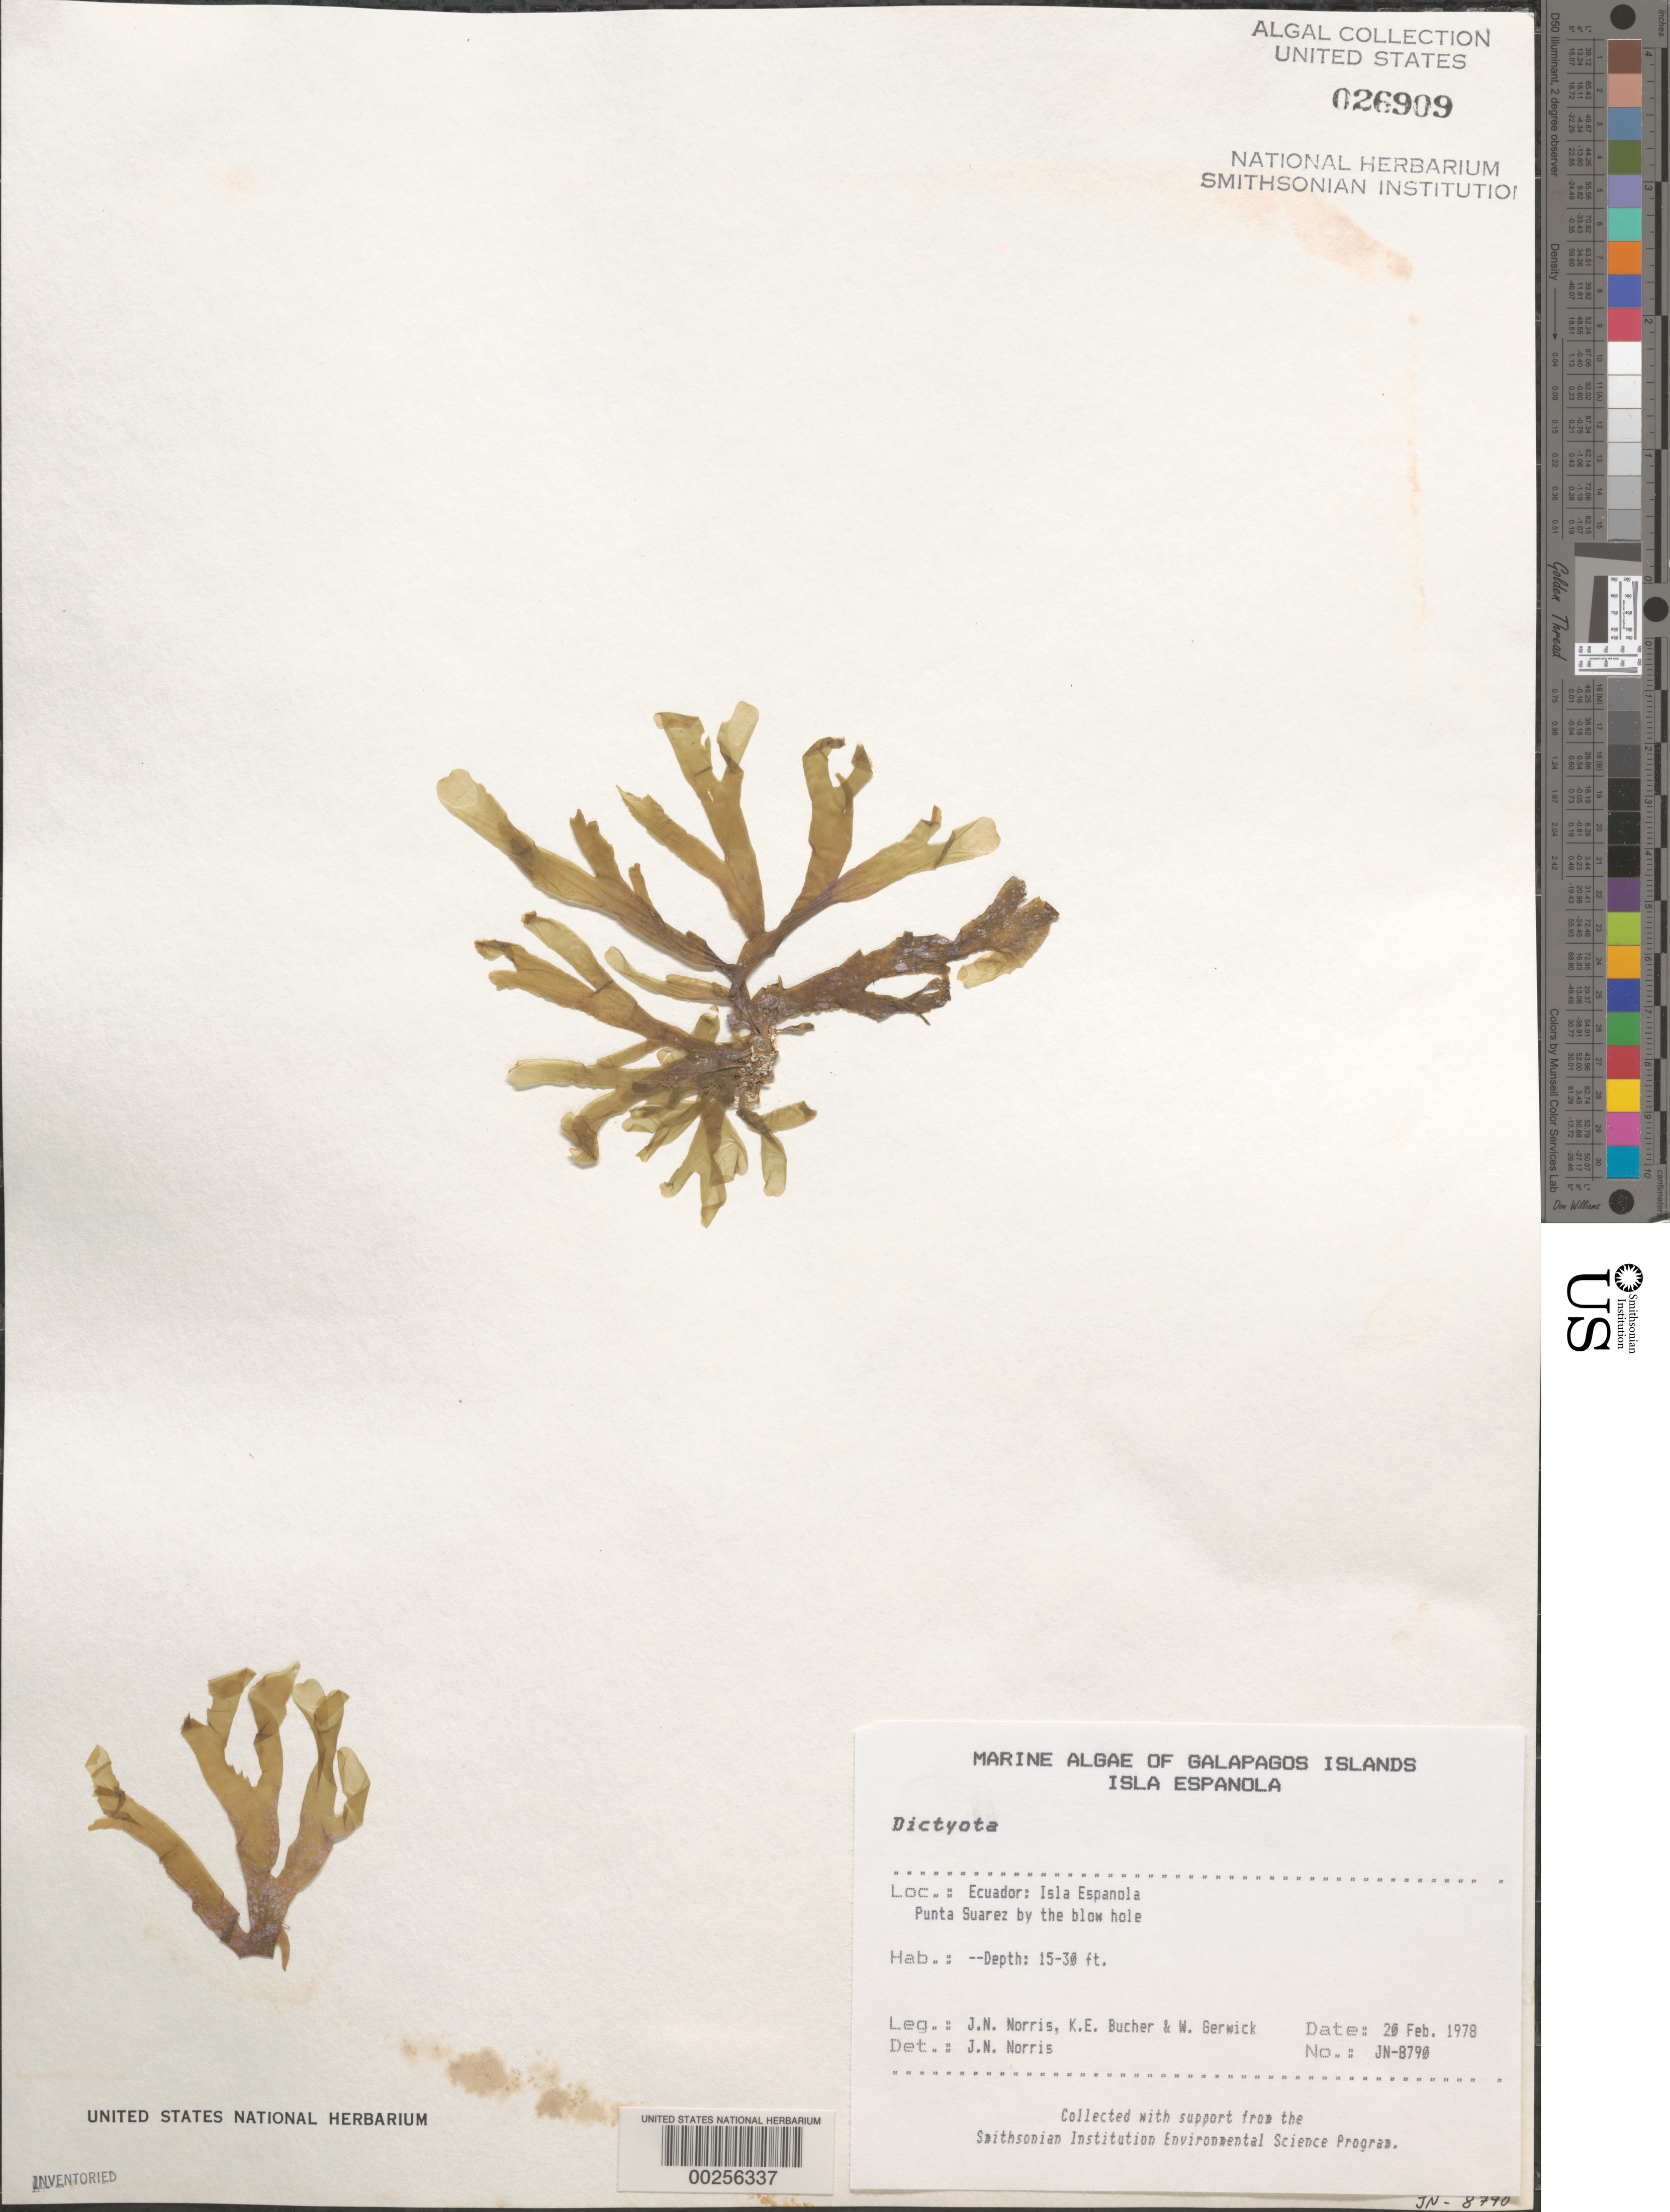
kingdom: Chromista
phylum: Ochrophyta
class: Phaeophyceae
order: Dictyotales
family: Dictyotaceae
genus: Dictyota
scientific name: Dictyota sp.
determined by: Norris, James N.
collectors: J. N. Norris, K. E. Bucher & W. Gerwick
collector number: JN-8790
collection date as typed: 20 Feb 1978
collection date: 1978-02-20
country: Ecuador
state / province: Colón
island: Española [Hood]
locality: Punta Suarez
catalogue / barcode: US 26909